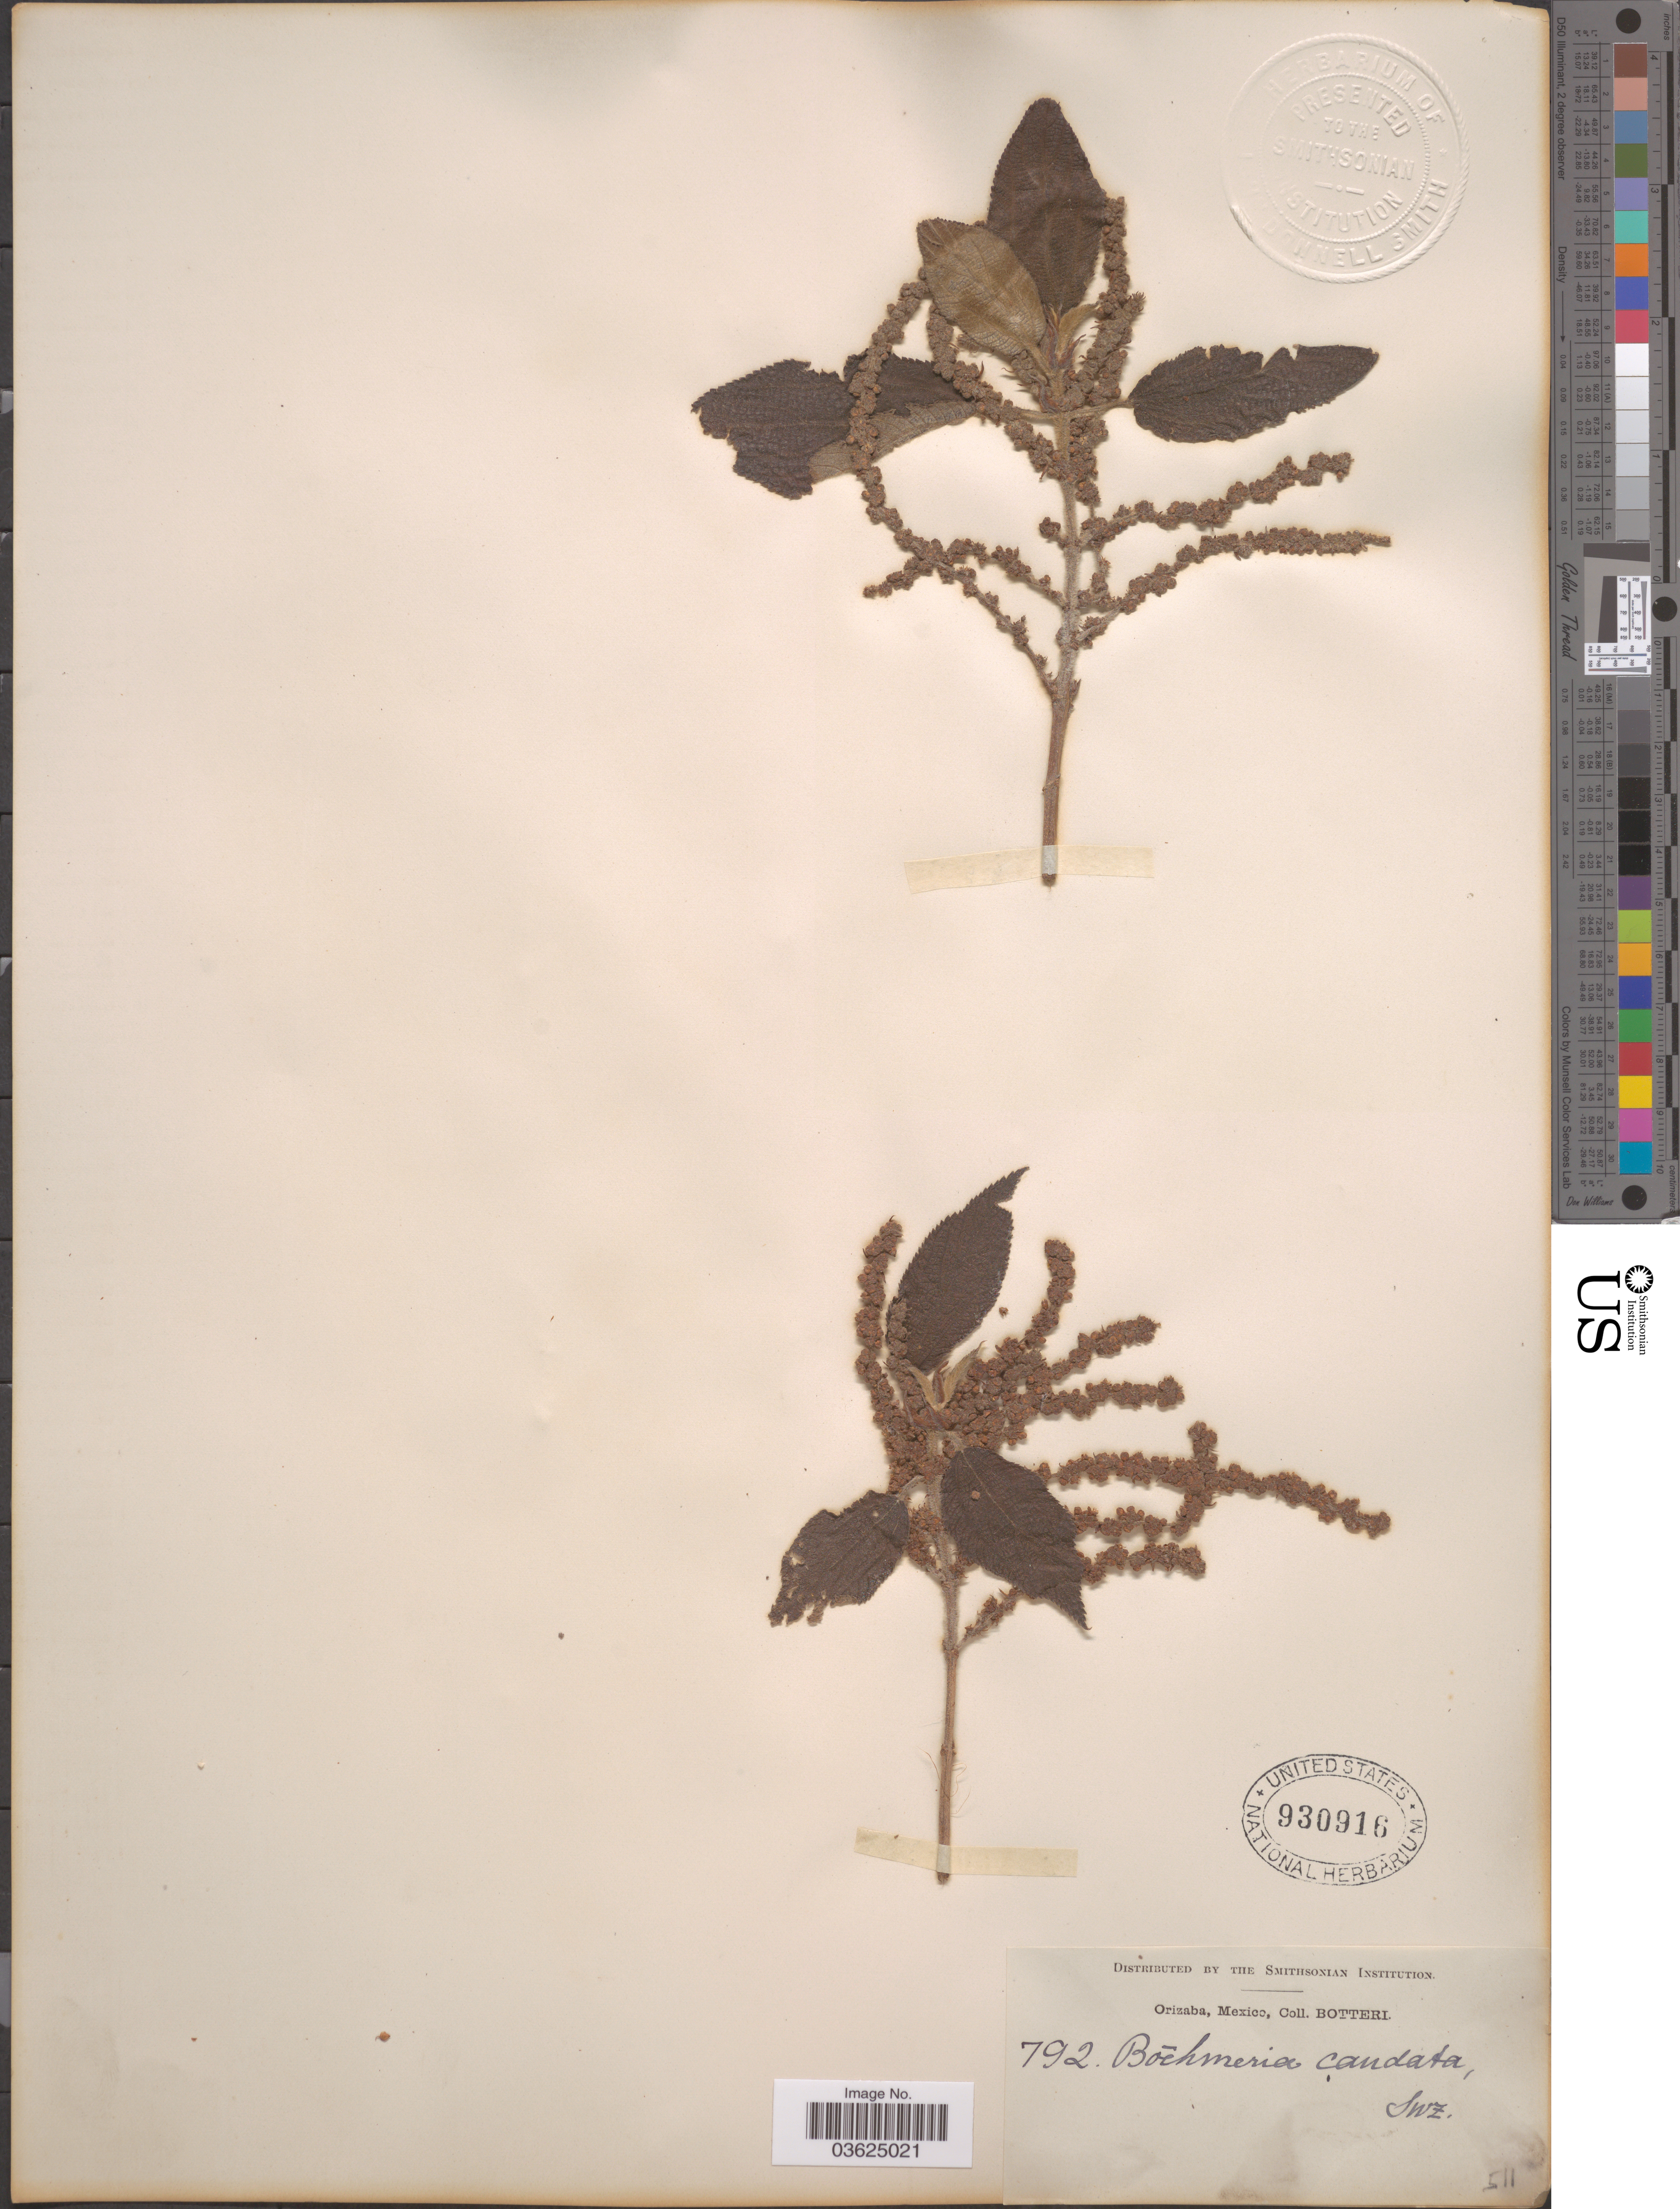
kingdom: Plantae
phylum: Tracheophyta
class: Magnoliopsida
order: Rosales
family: Urticaceae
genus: Boehmeria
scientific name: Boehmeria caudata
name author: Sw.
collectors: -. Botteri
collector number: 792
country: Mexico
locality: Orizaba.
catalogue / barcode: US 930916